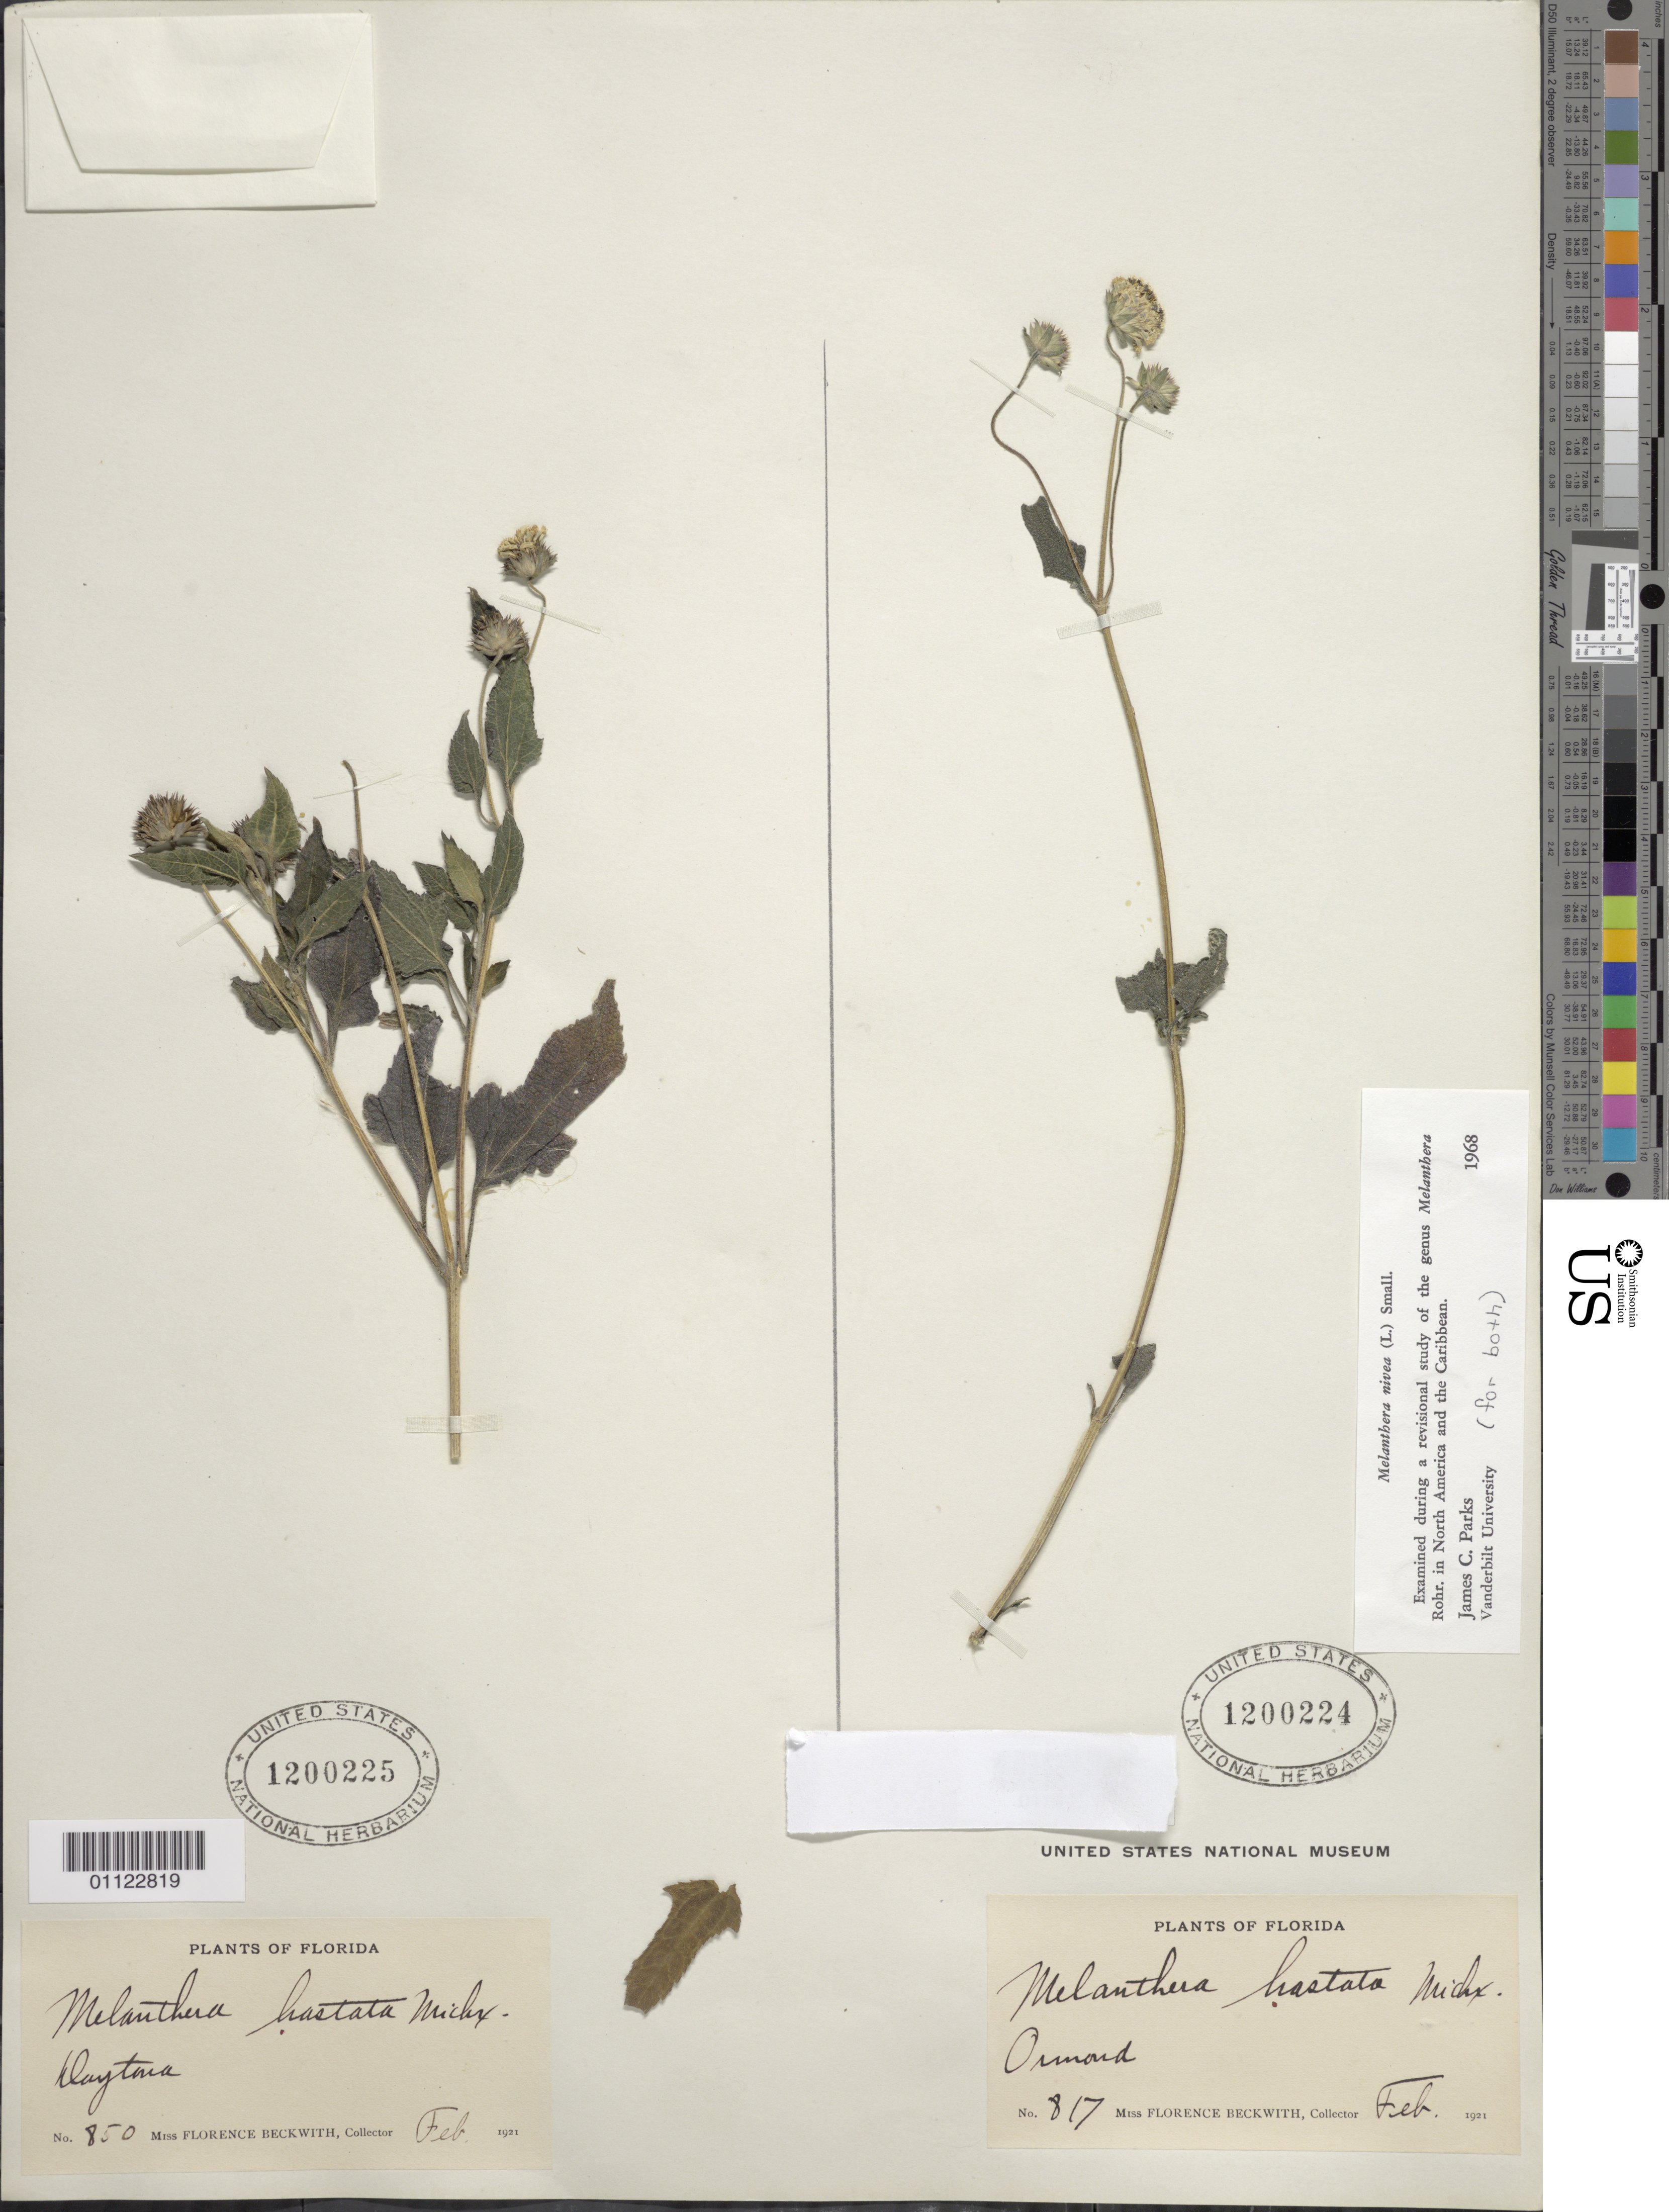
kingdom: Plantae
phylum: Tracheophyta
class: Magnoliopsida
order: Asterales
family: Asteraceae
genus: Melanthera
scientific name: Melanthera nivea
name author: (L.) Small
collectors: F. Beckwith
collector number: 850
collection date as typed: Feb 1921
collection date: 1921-02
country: United States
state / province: Florida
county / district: Volusia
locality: Daytona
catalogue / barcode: US 1200225